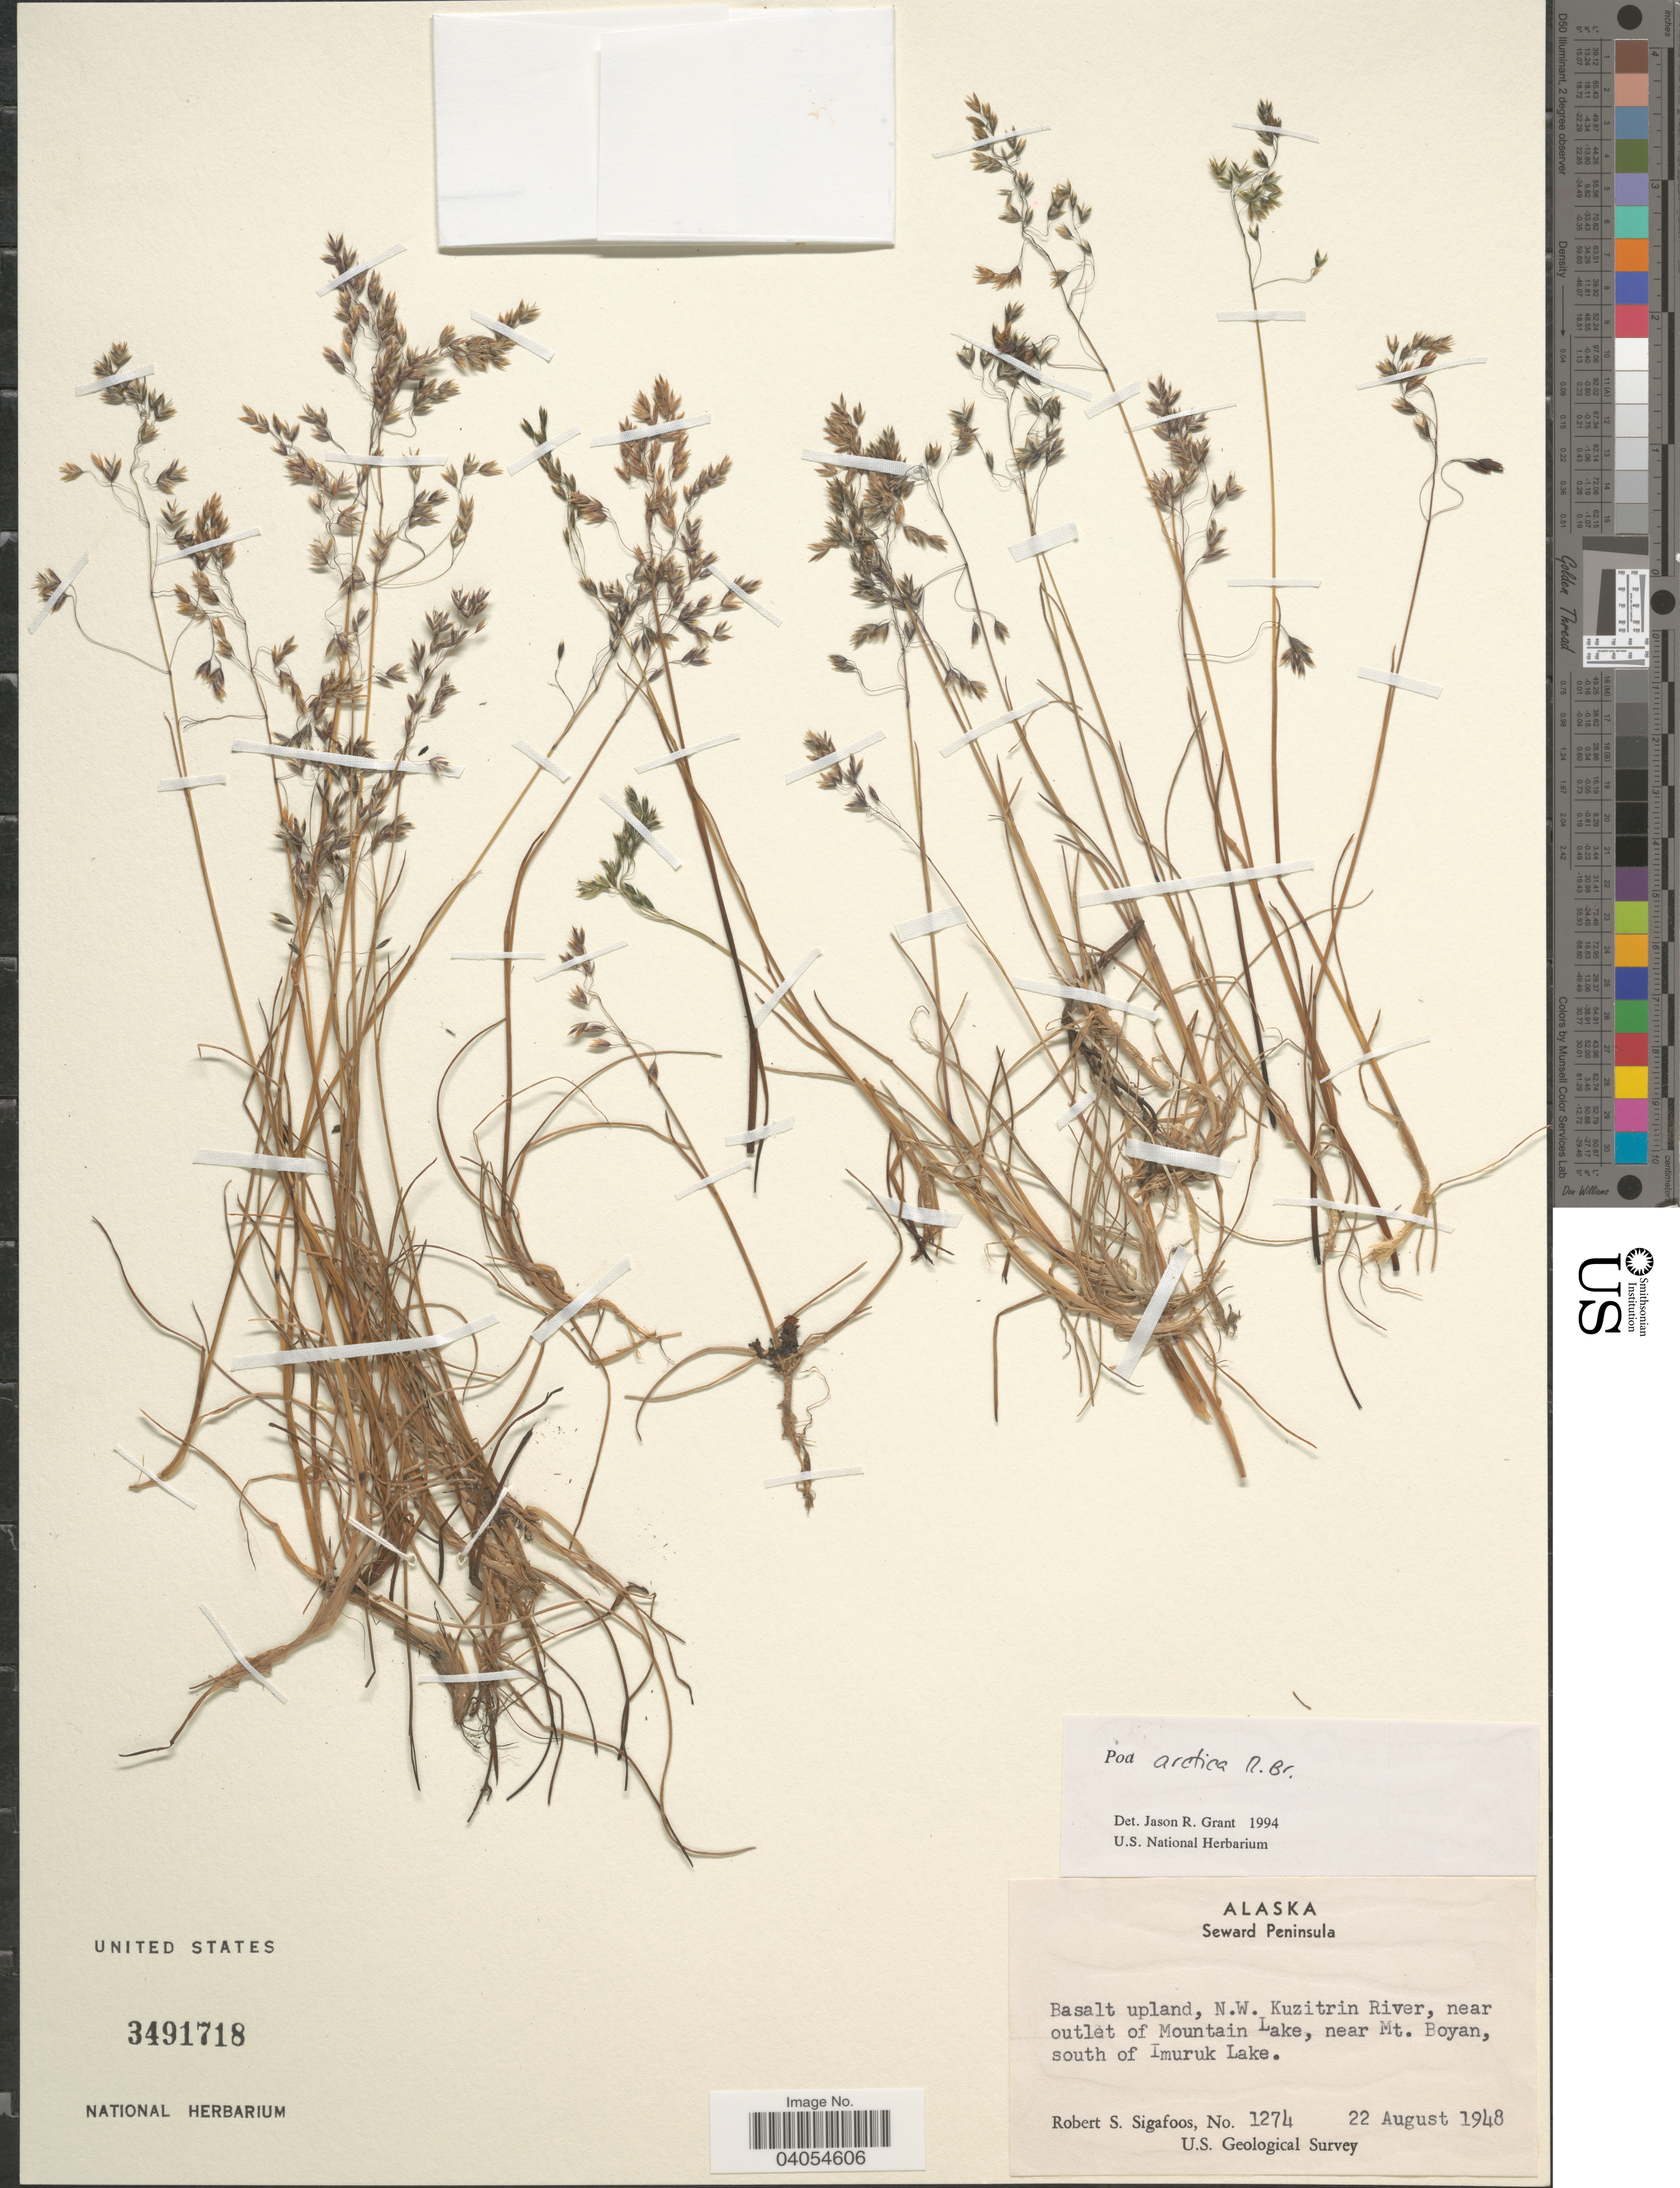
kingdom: Plantae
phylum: Tracheophyta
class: Liliopsida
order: Poales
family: Poaceae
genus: Poa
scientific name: Poa arctica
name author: R. Br.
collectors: R. Sigafoos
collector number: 1274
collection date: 1948-08-22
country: United States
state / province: Alaska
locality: Seward Peninsula. Basalt upland, N.W. Kuzitrin River, near outlet of Mountain Lake, near Mt. Boyan, south of Imuruk Lake.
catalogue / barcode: US 3491718